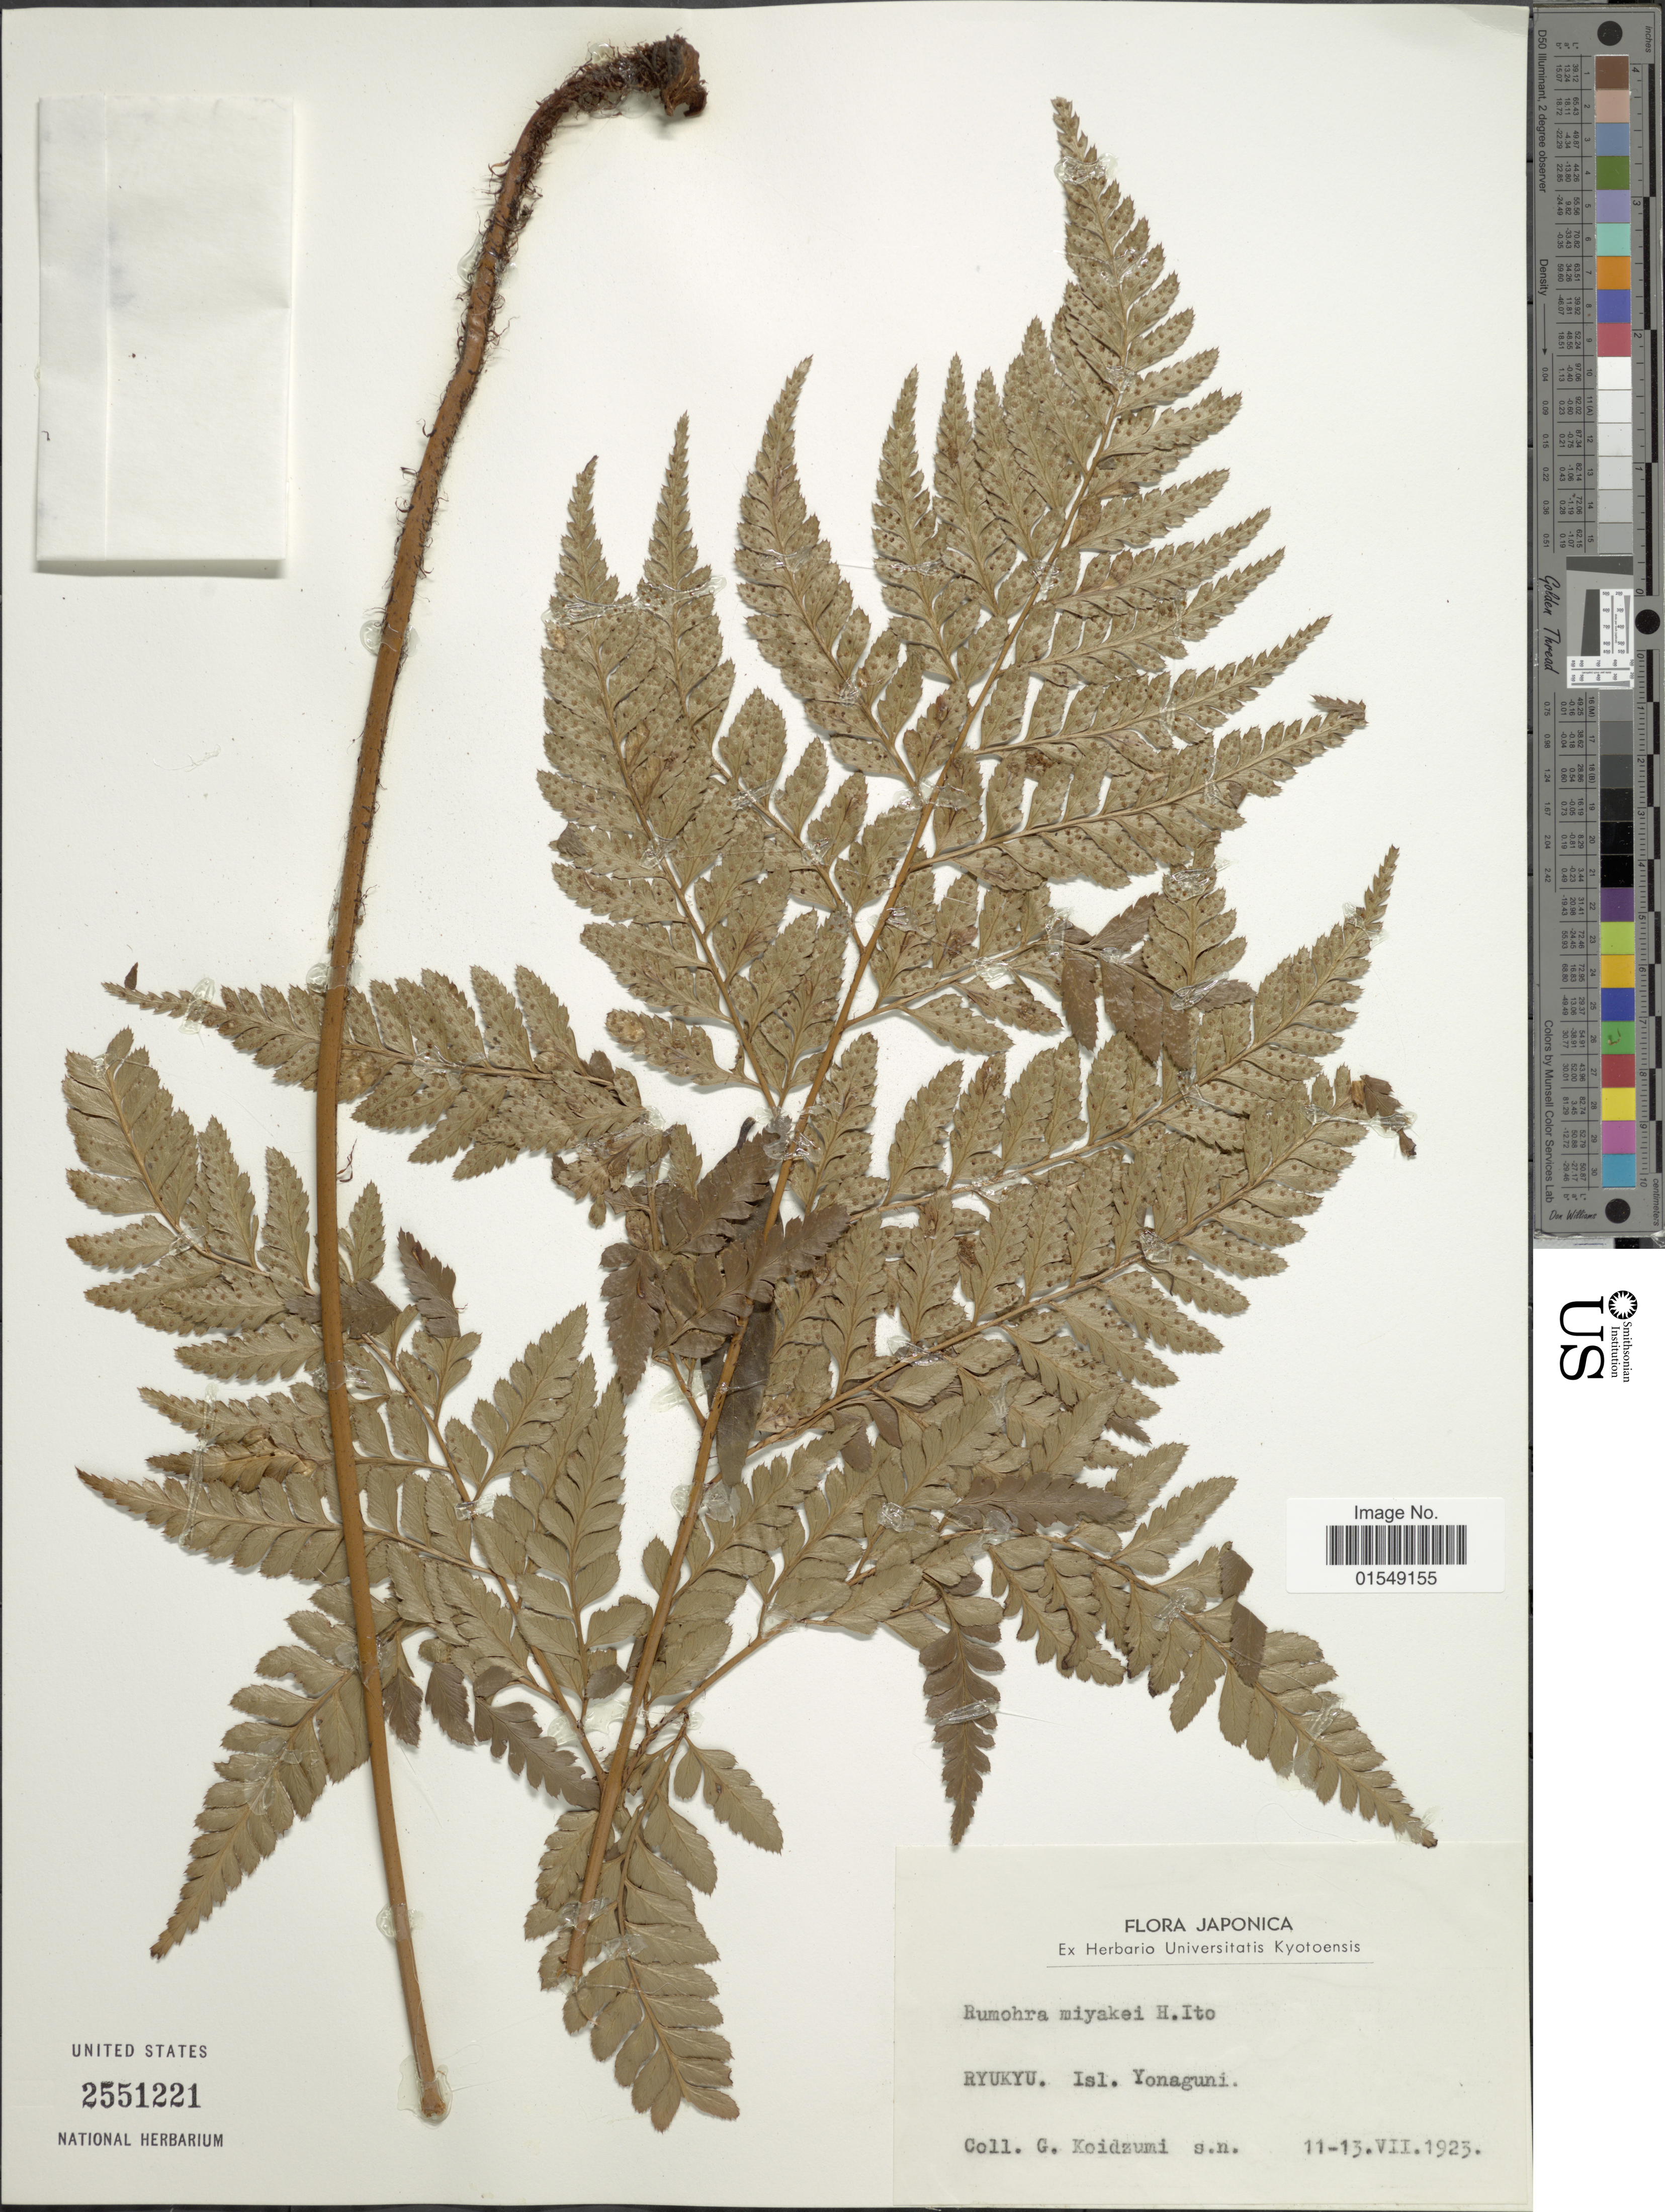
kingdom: Plantae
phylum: Tracheophyta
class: Polypodiopsida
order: Polypodiales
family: Dryopteridaceae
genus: Arachniodes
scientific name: Arachniodes miyakei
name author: (H. Itô) Shimura ex Nakaike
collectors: G. Koidzumi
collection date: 1923-07-11/1923-07-13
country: Japan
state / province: Okinawa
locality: Ryukyu, Isl. Yonaguni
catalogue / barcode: US 2551221